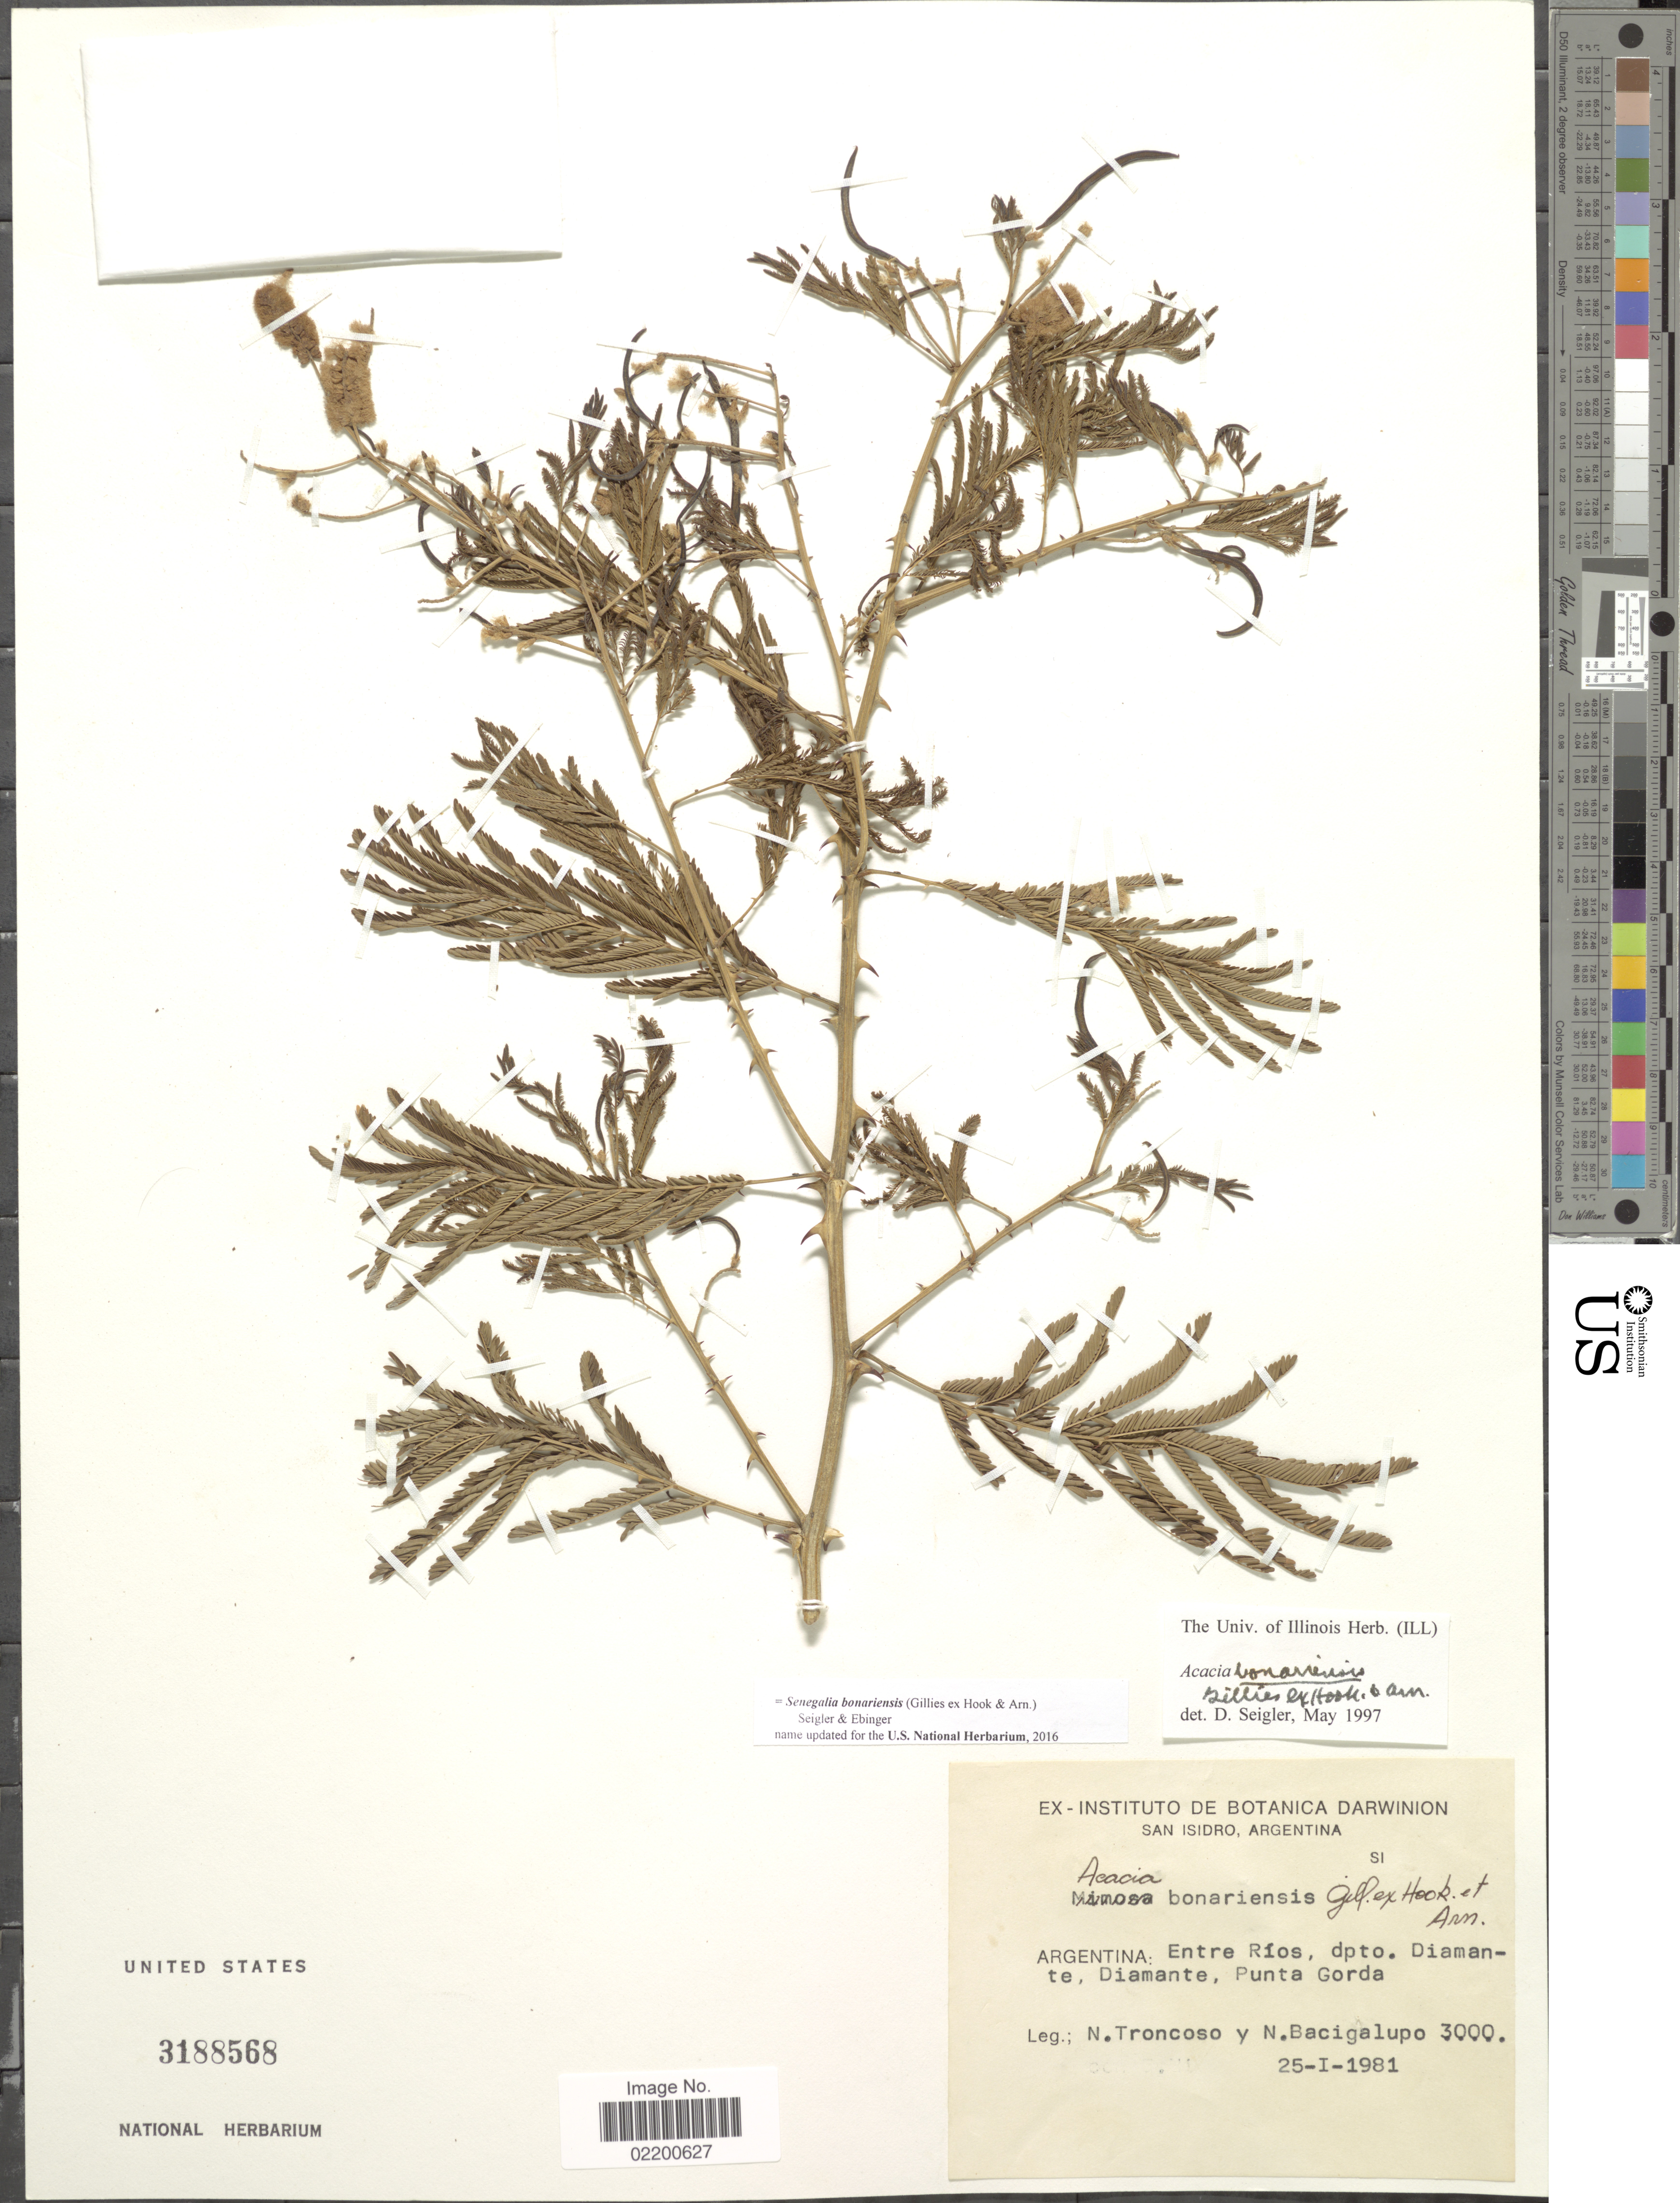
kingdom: Plantae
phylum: Tracheophyta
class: Magnoliopsida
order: Fabales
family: Fabaceae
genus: Senegalia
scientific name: Senegalia bonariensis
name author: (Gillies ex Hook. & Arn.) Seigler & Ebinger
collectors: N. Troncoso & N. M. Bacigalupo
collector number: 3000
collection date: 1981-01-25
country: Argentina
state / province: Entre Rios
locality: Dpto. Diamante, Diamante, Punta Gorda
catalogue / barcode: US 3188568